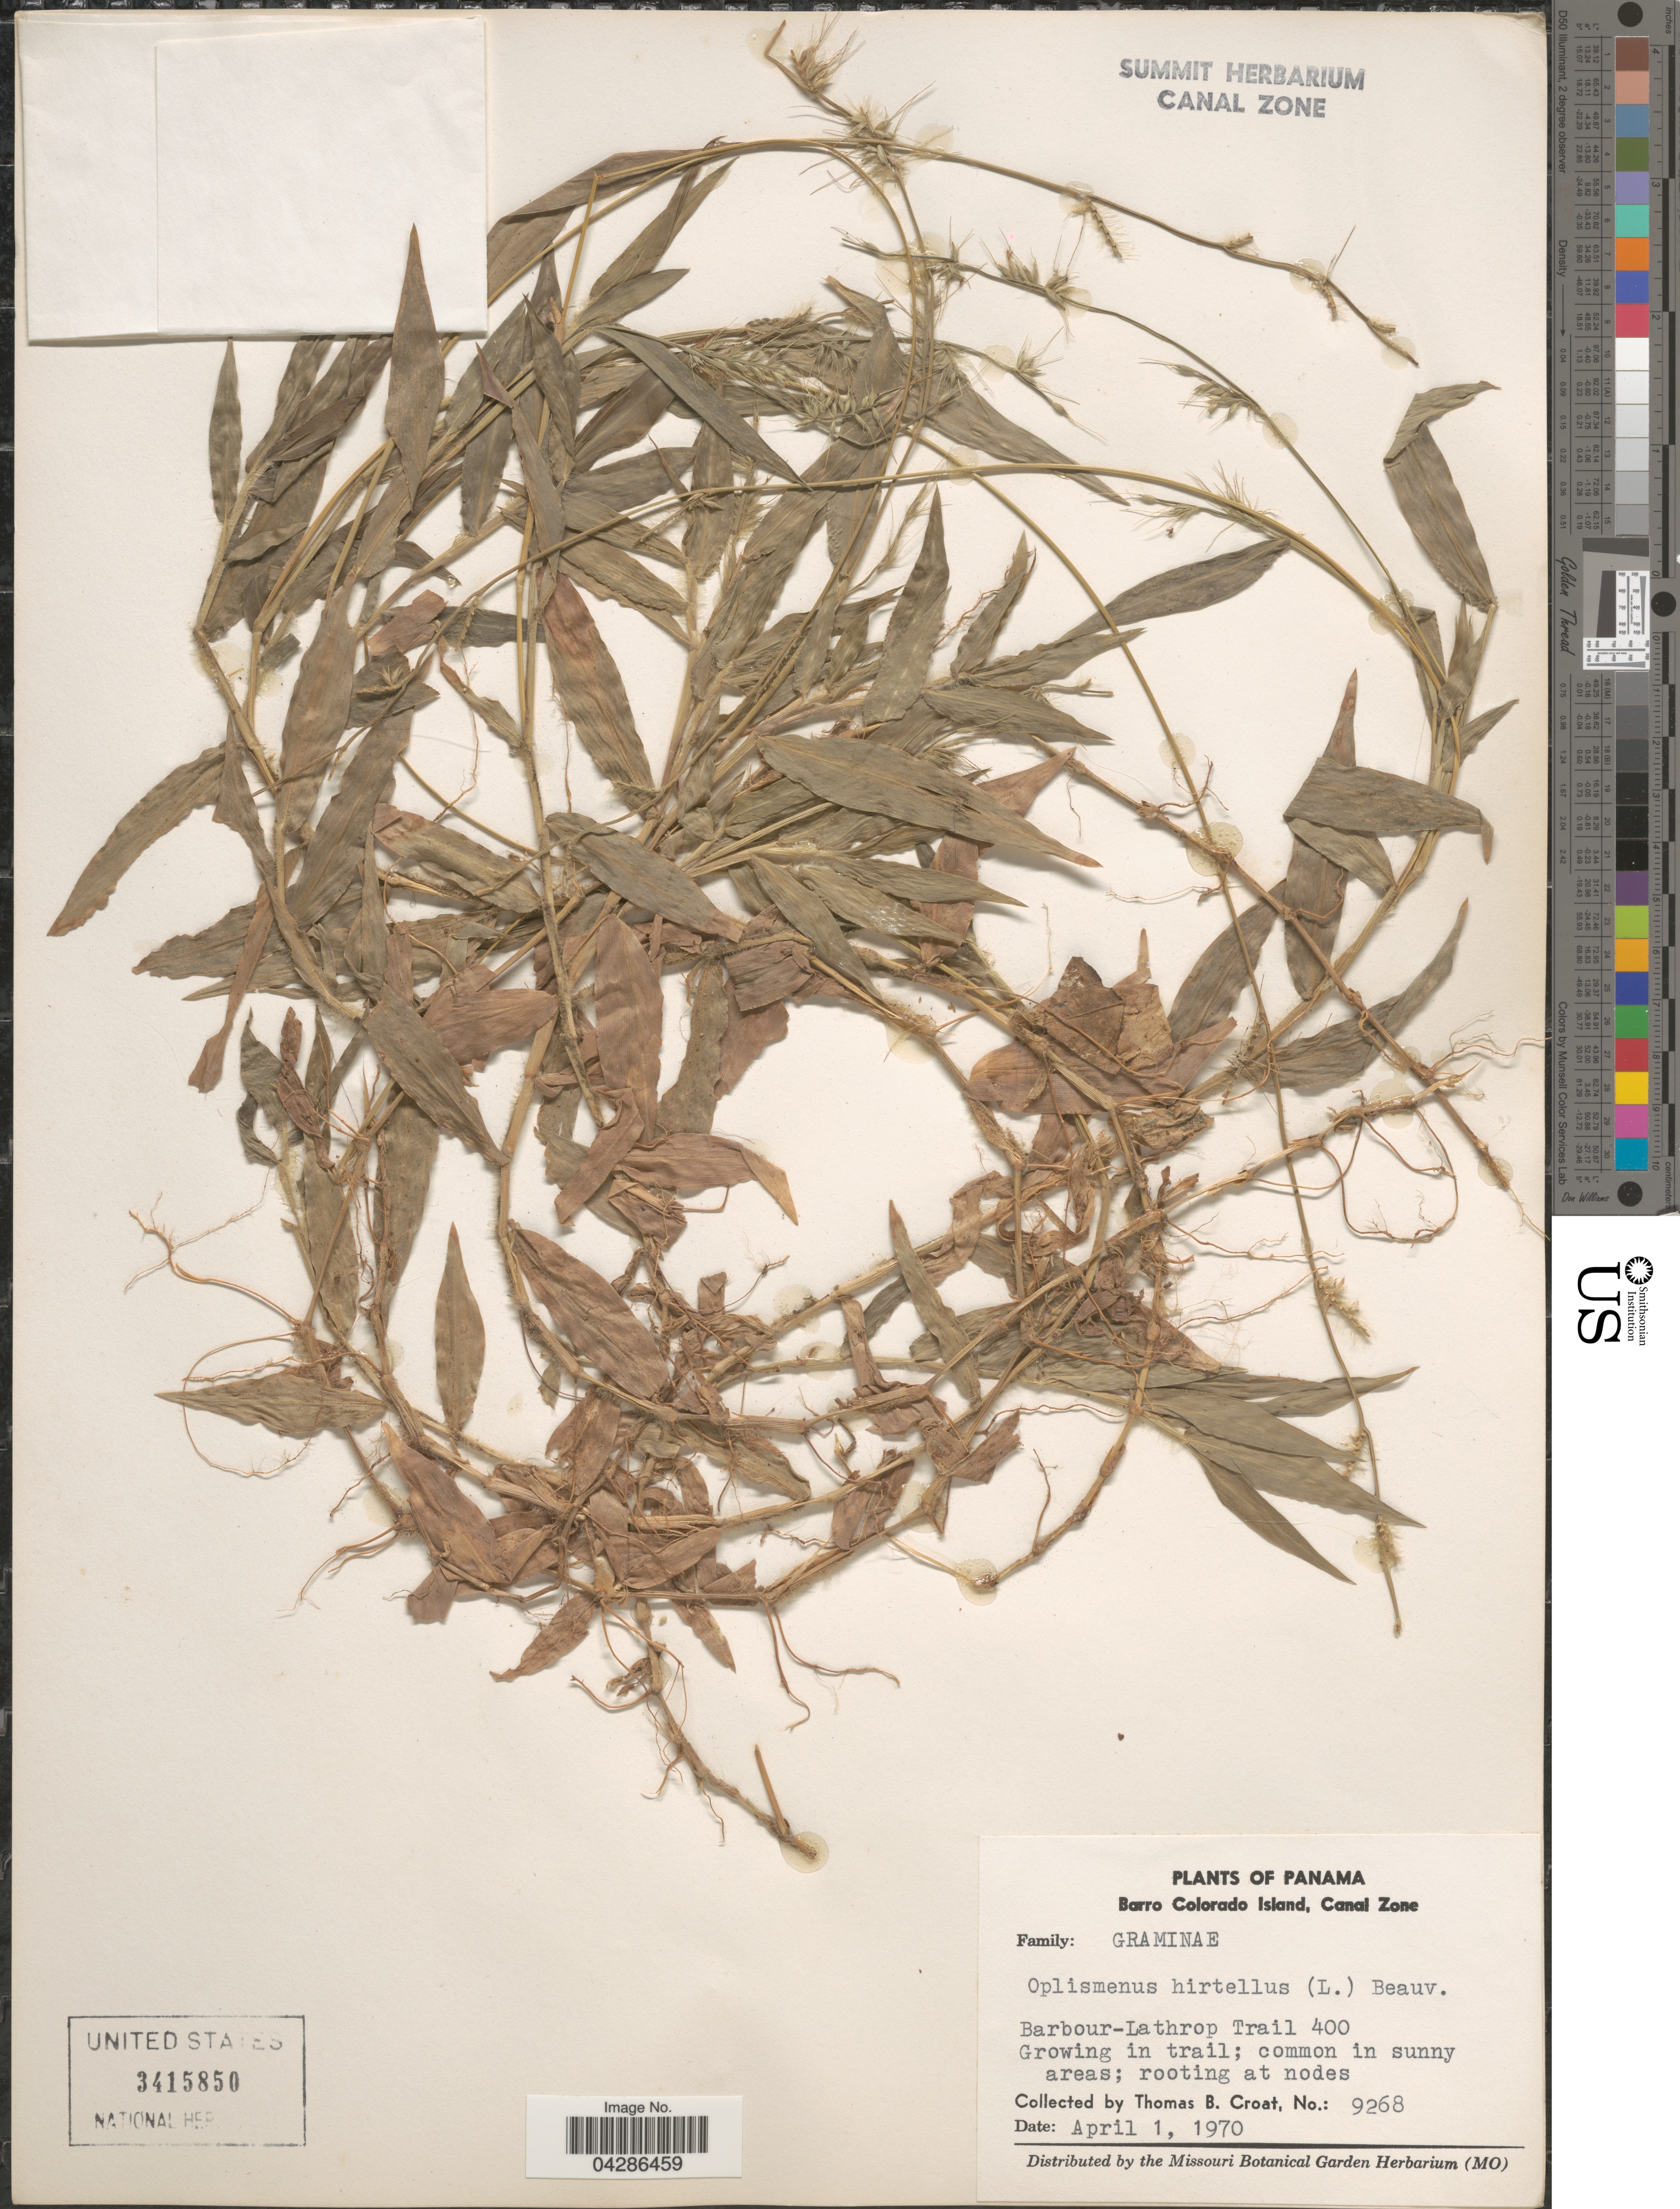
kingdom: Plantae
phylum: Tracheophyta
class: Liliopsida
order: Poales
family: Poaceae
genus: Oplismenus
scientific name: Oplismenus hirtellus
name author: (L.) P. Beauv.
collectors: T. B. Croat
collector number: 9268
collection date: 1970-04-01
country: Panama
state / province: Colón / Panamá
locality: Barro Colorado Island. Barbour-Lathrop Trail 400.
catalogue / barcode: US 3415850